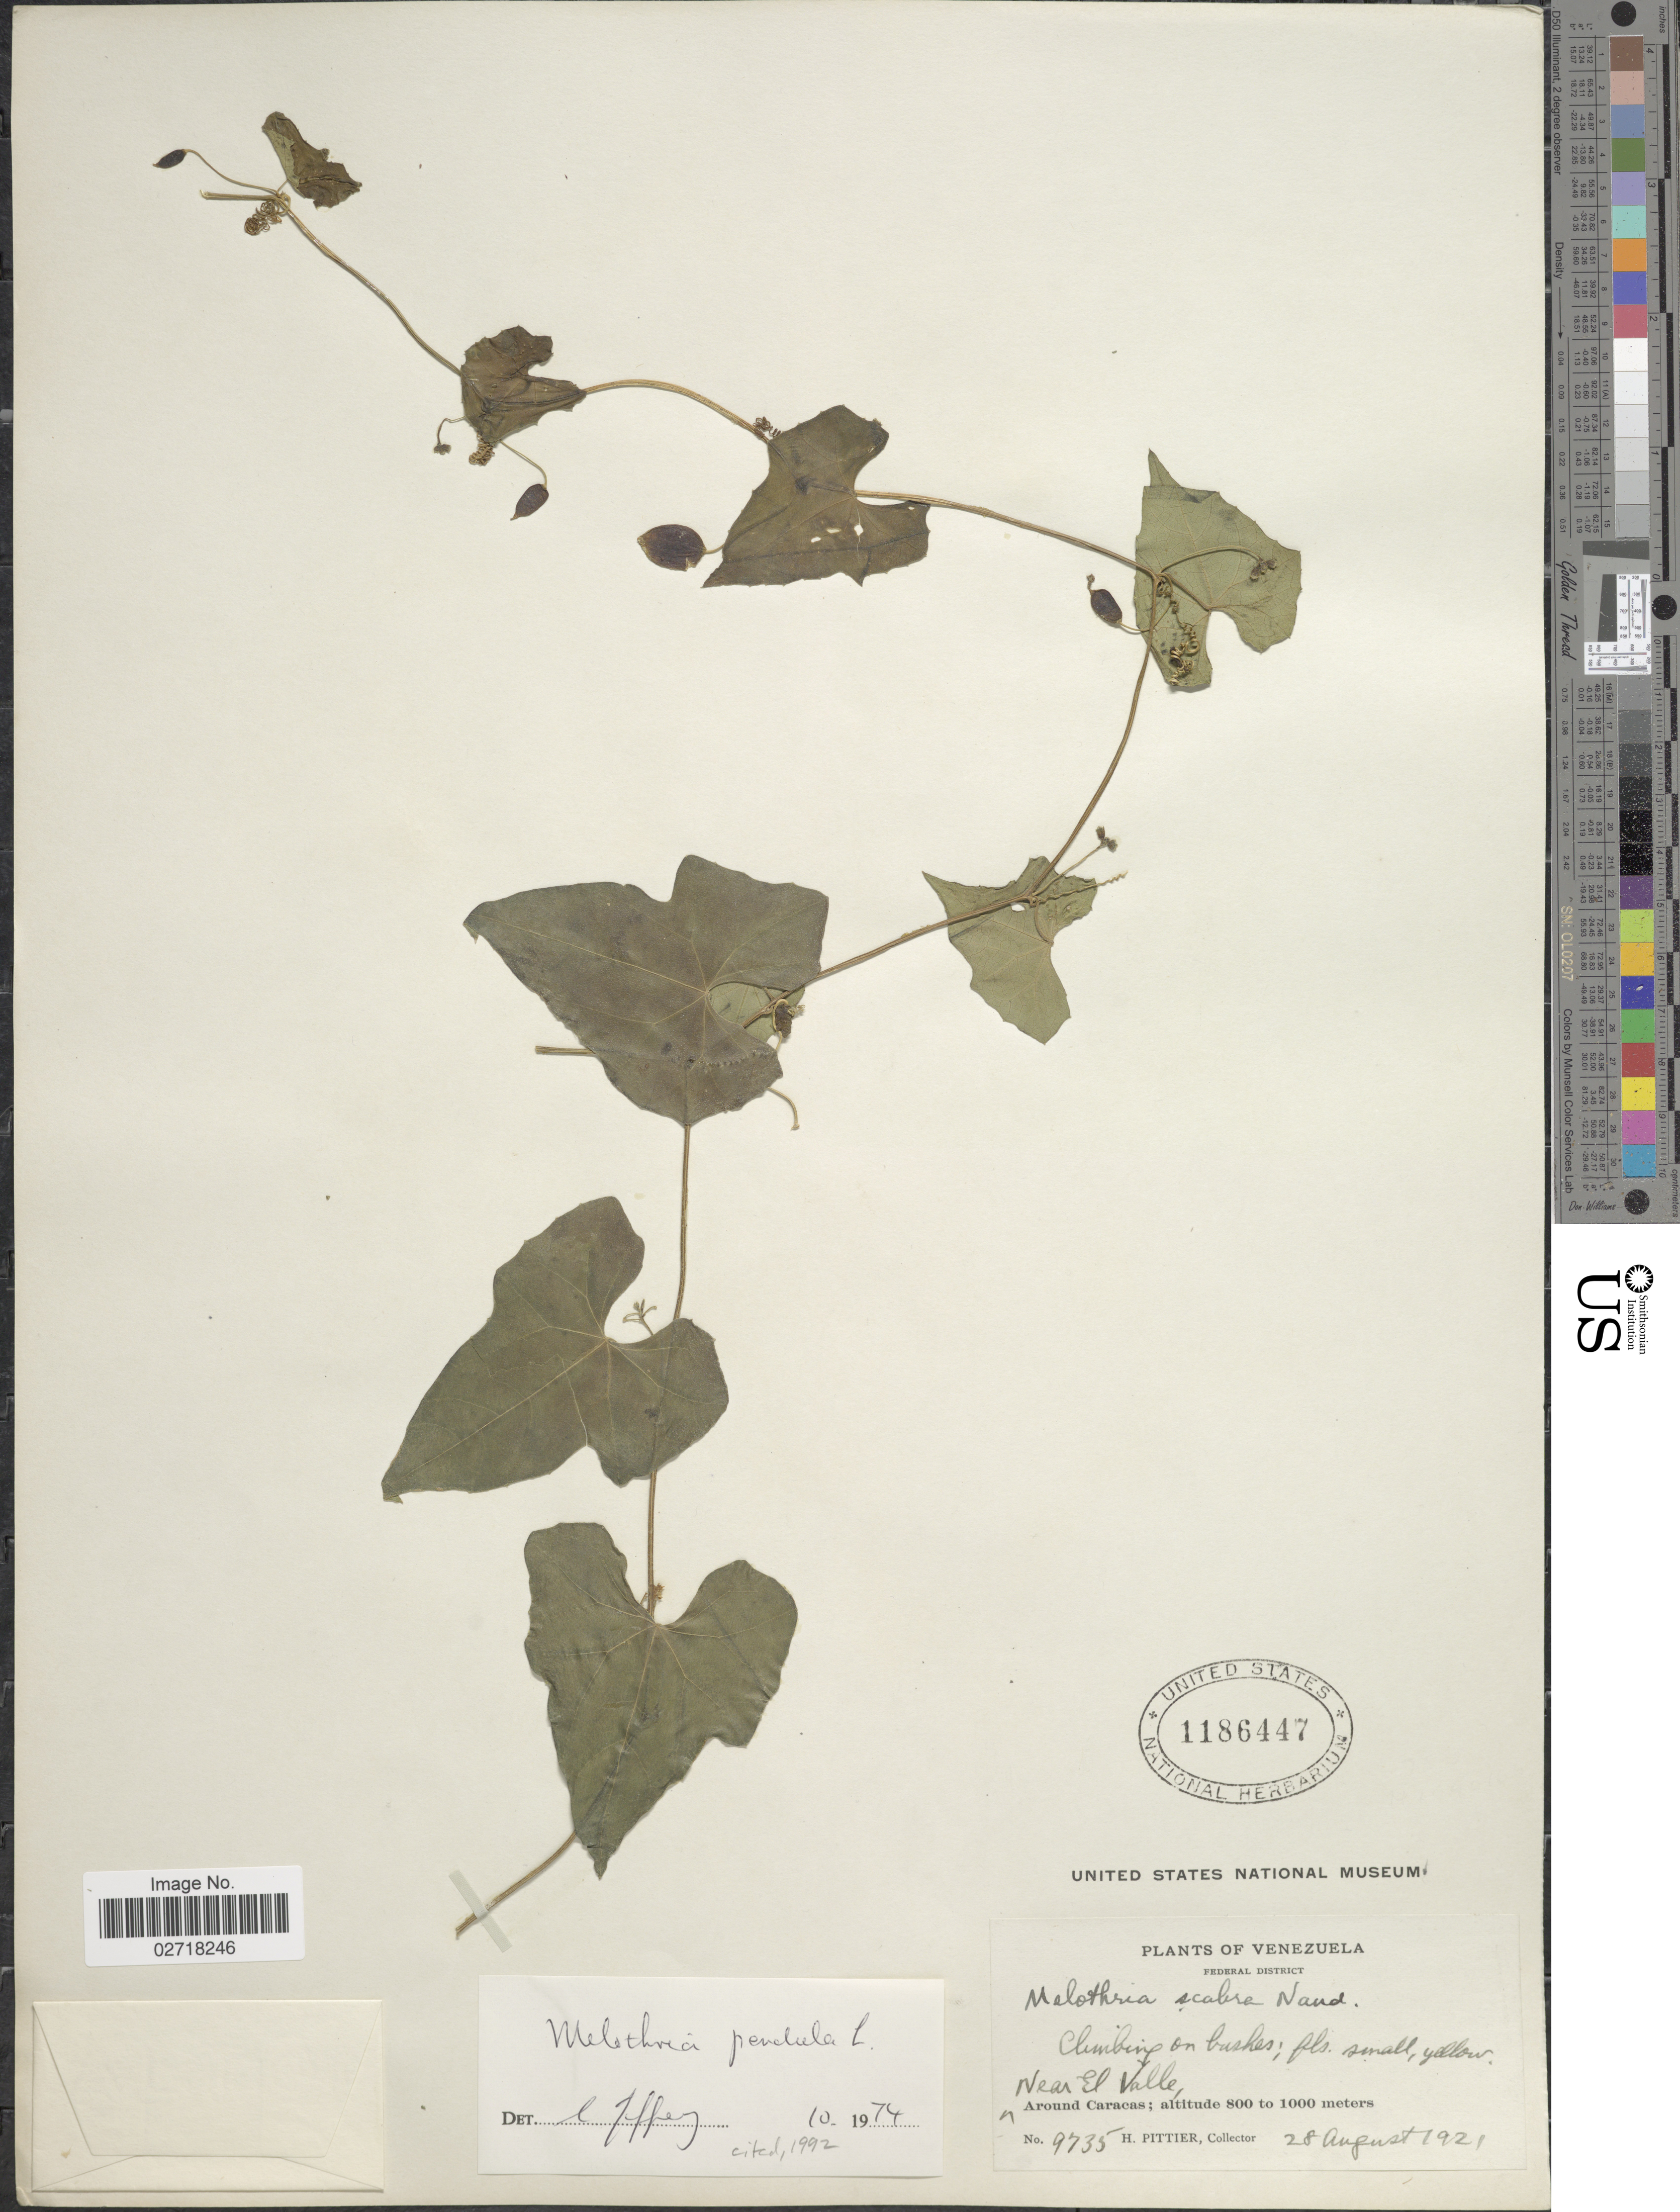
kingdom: Plantae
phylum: Tracheophyta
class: Magnoliopsida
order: Cucurbitales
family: Cucurbitaceae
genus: Melothria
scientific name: Melothria pendula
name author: L.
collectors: H. F. Pittier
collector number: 9735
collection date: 1921-08-28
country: Venezuela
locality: Federal District. Near El Valle. Around Caracas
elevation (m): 800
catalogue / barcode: US 1186447